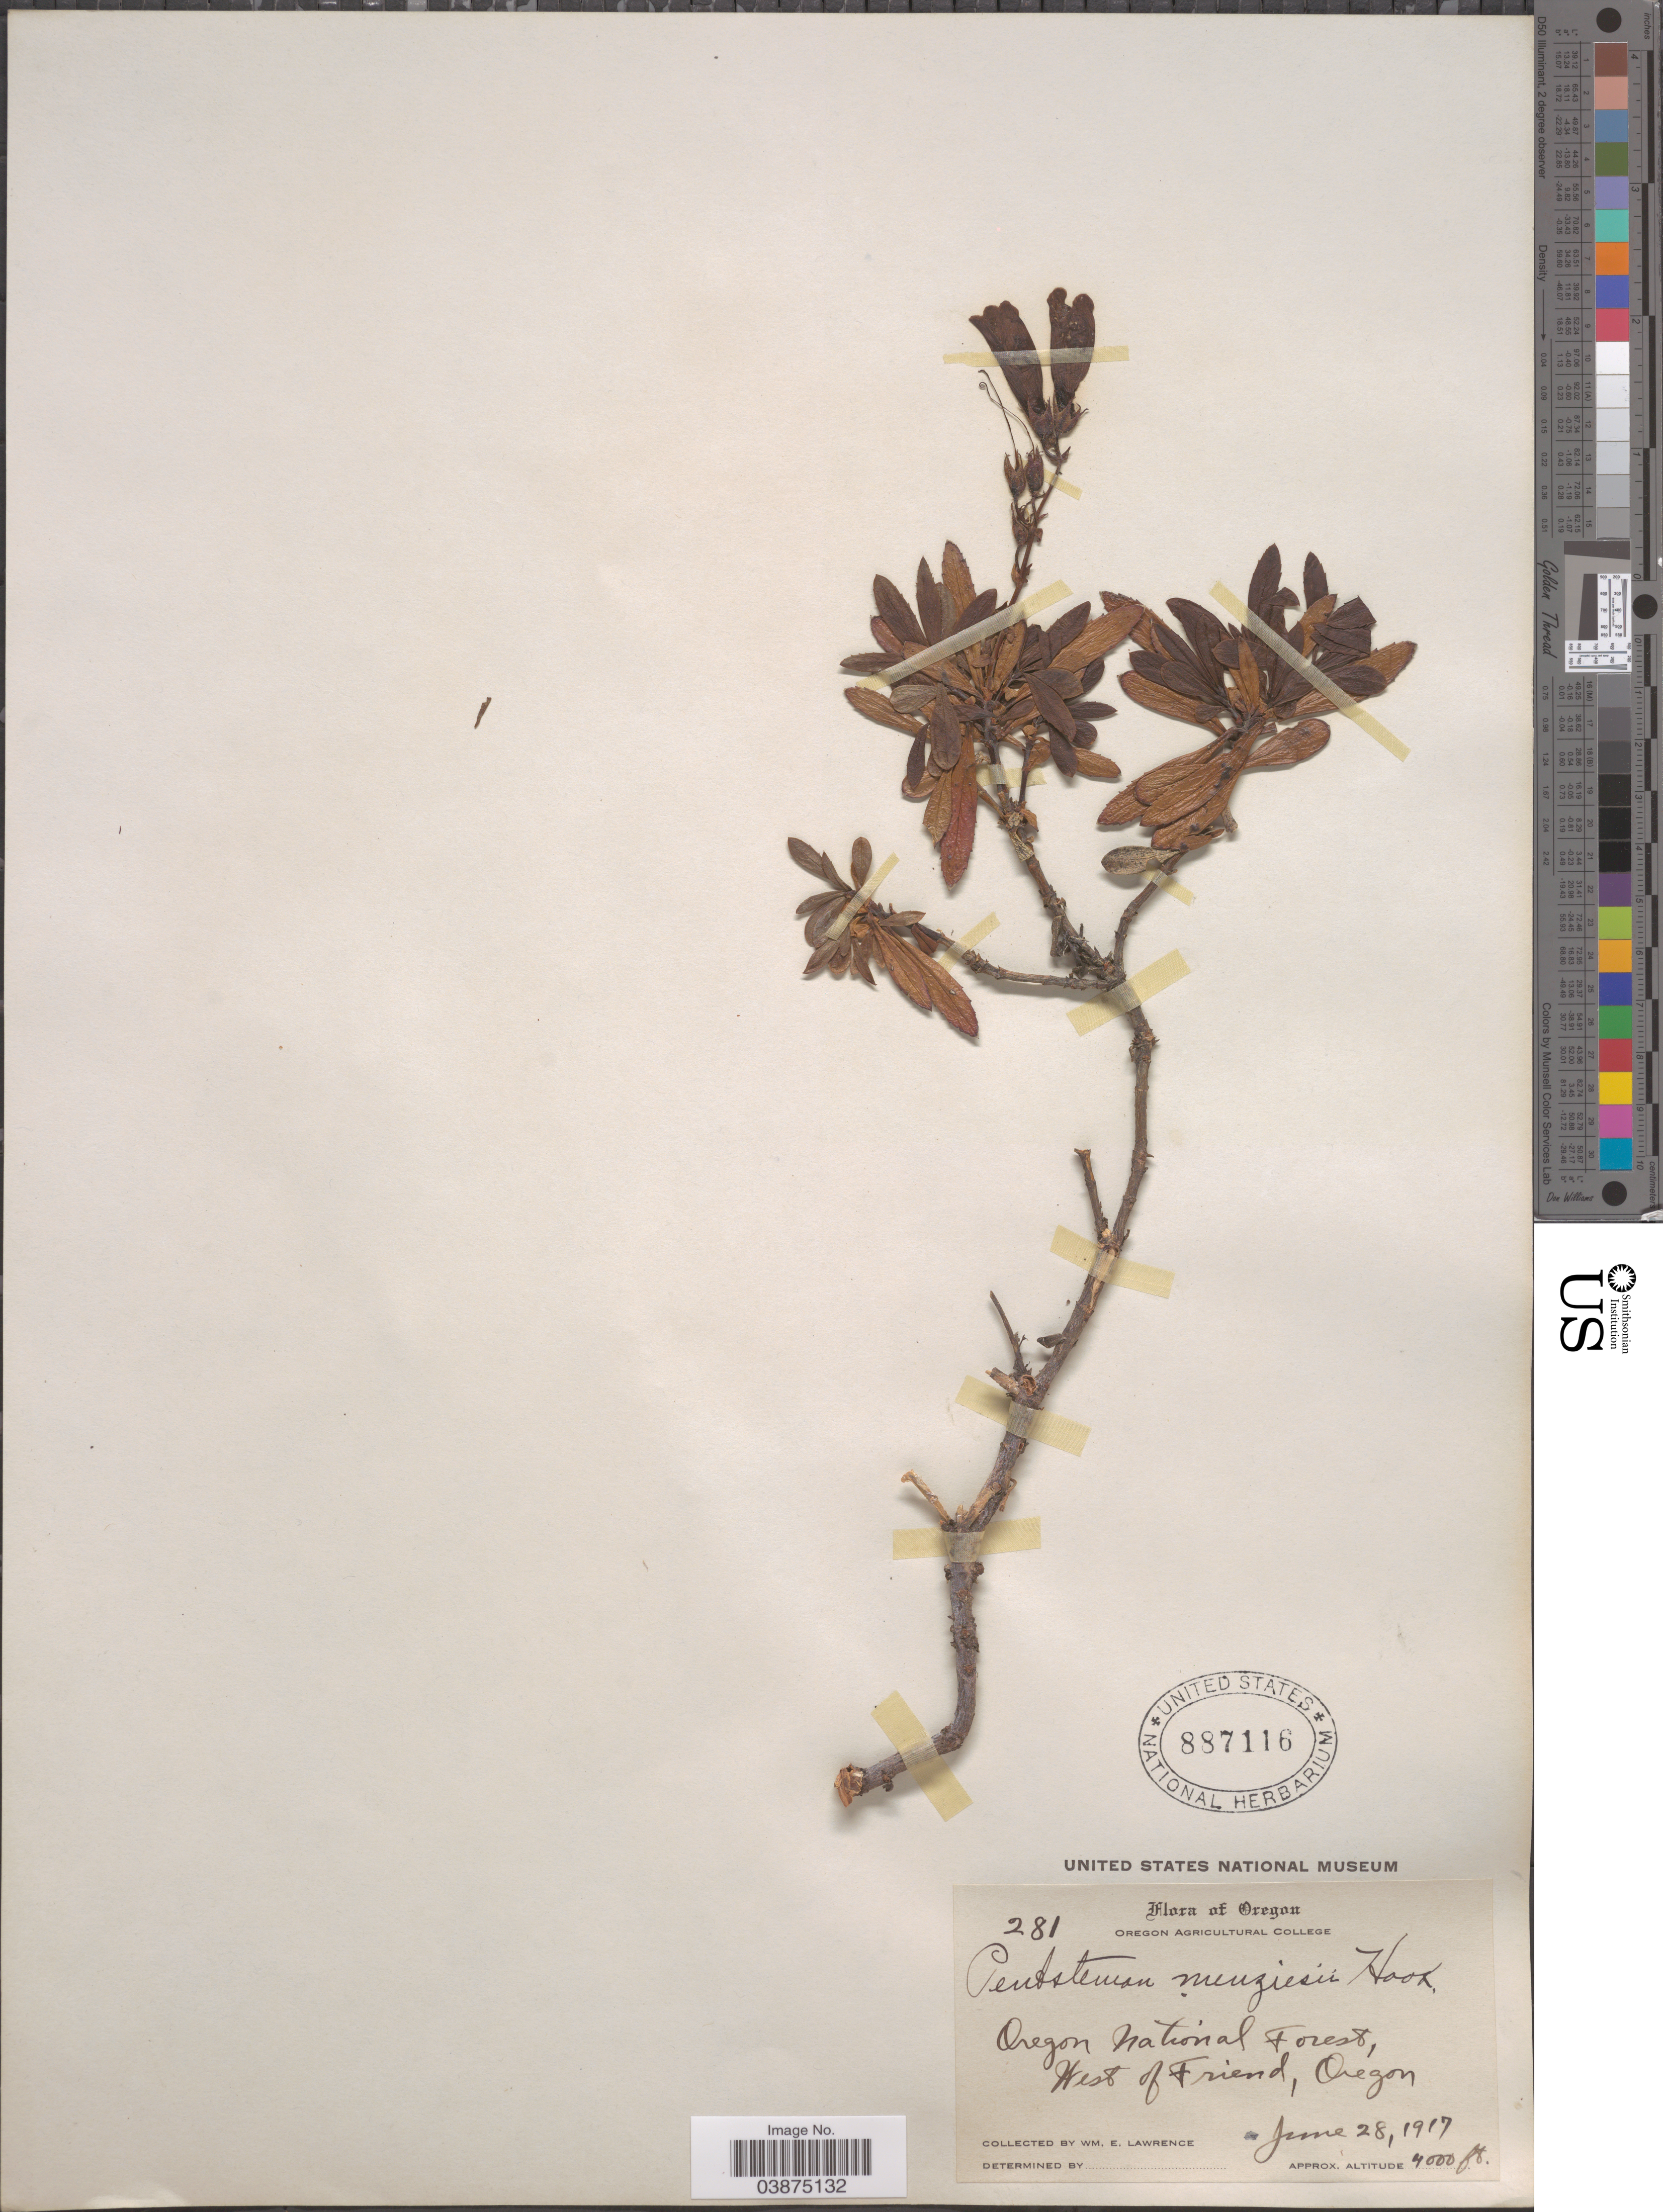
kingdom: Plantae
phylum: Tracheophyta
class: Magnoliopsida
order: Lamiales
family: Plantaginaceae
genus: Penstemon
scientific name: Penstemon fruticosus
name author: (Pursh) Greene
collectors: W. Lawrence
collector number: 281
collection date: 1917-06-28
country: United States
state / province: Oregon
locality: Oregon National Forest, West of Friend.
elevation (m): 1219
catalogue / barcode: US 887116